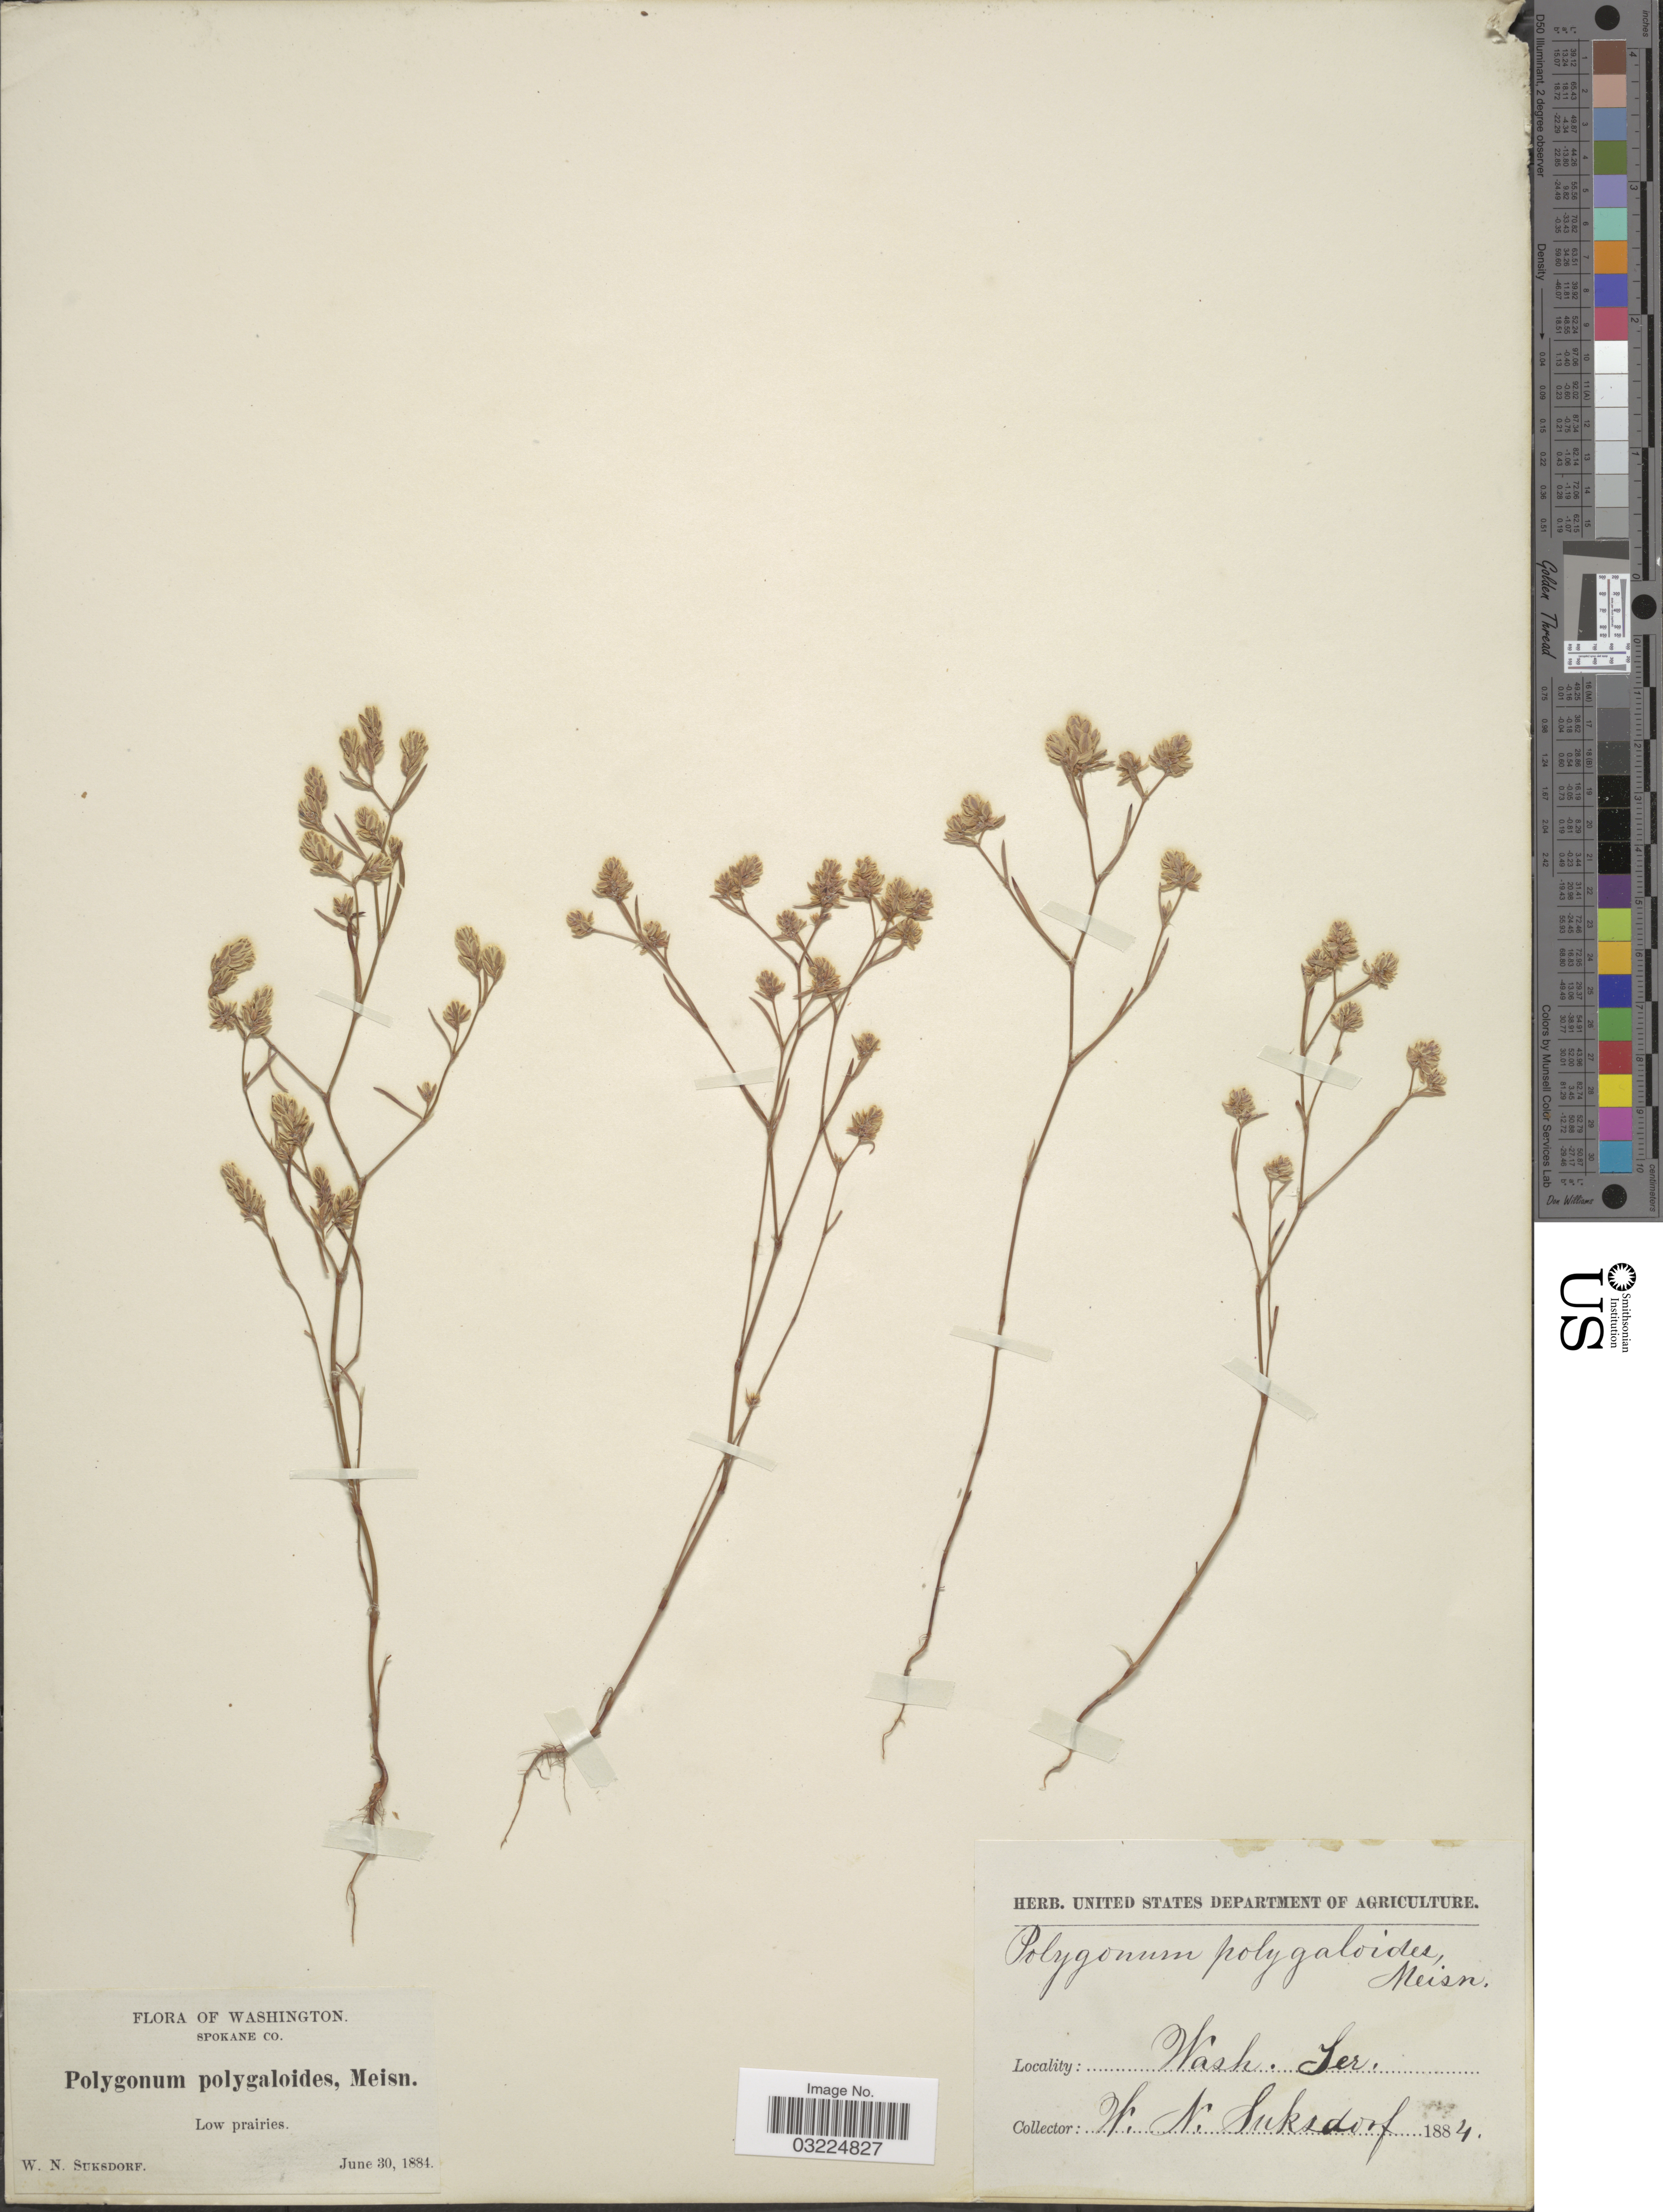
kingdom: Plantae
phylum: Tracheophyta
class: Magnoliopsida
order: Caryophyllales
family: Polygonaceae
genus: Polygonum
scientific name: Polygonum polygaloides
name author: Meisn.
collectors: W. N. Suksdorf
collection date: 1884-06-30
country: United States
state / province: Washington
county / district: Spokane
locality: Wash. Ter. Spokane Co. Low prairies.